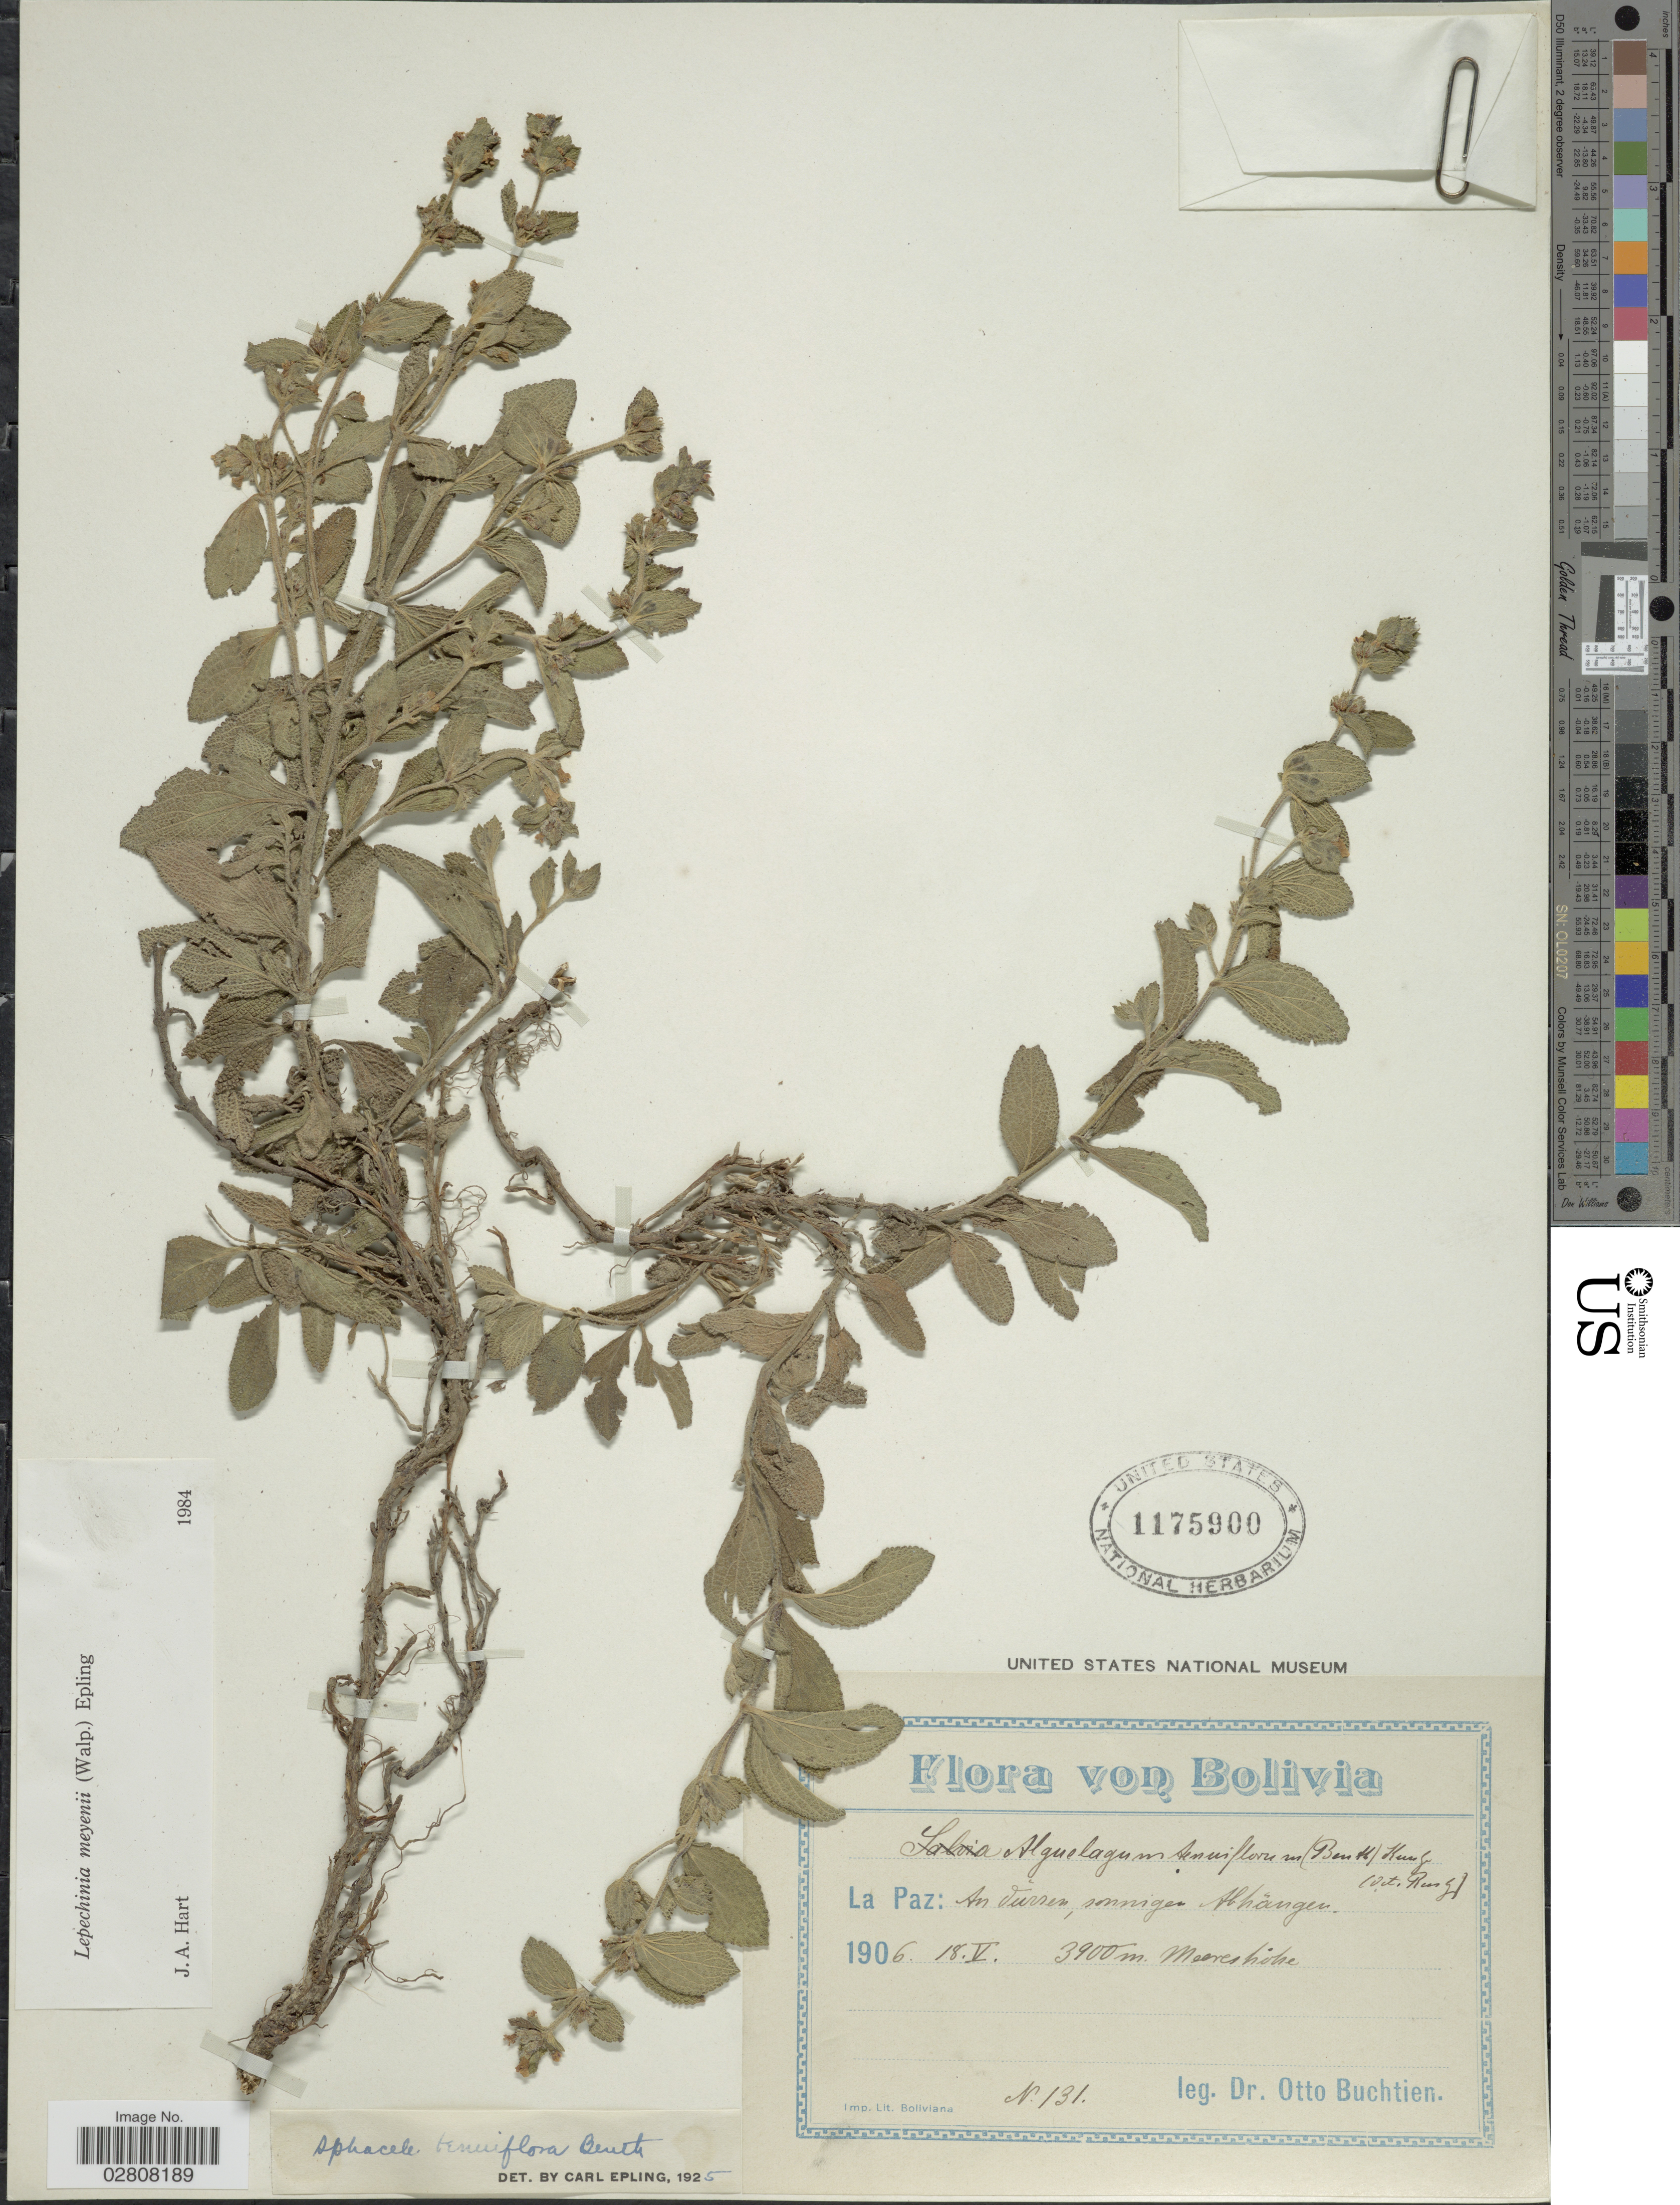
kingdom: Plantae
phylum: Tracheophyta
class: Magnoliopsida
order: Lamiales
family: Lamiaceae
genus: Lepechinia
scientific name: Lepechinia meyenii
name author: (Walp.) Epling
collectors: O. Buchtien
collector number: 131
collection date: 1906-05-18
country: Bolivia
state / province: La Paz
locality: La Paz: An dursen, sonnigen Abhängen.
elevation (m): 3900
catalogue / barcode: US 1175900